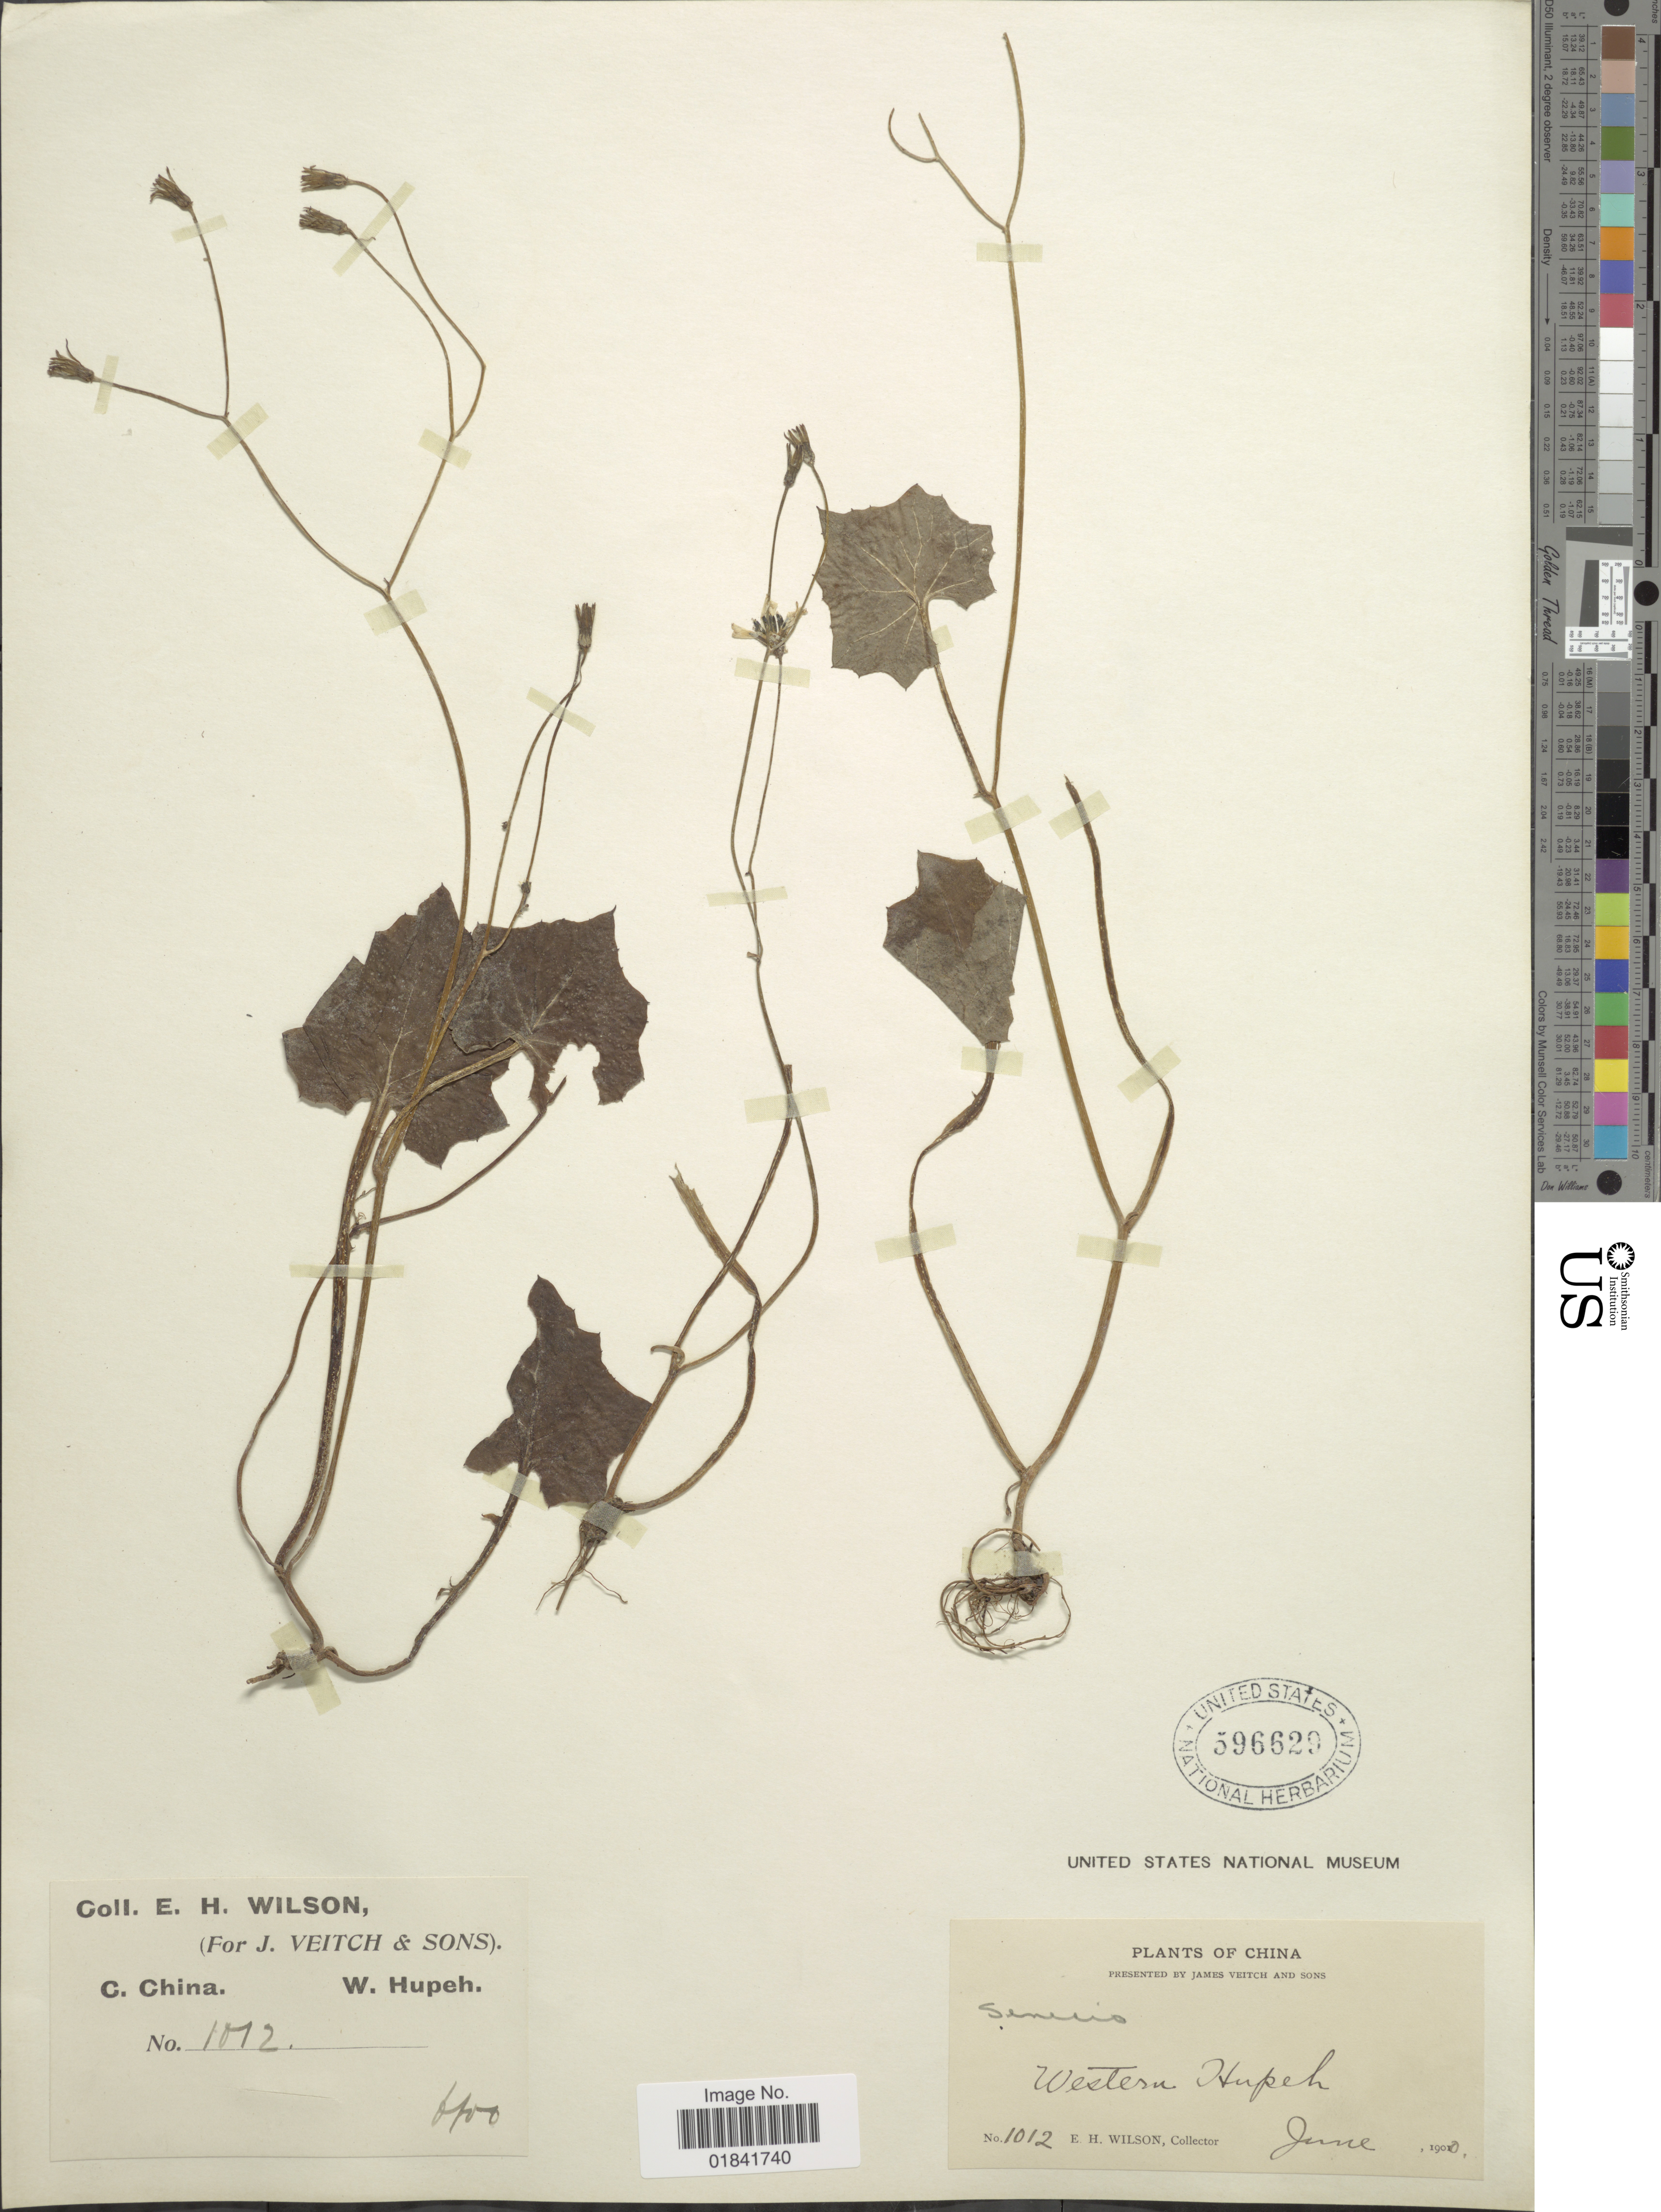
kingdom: Plantae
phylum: Tracheophyta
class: Magnoliopsida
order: Asterales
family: Asteraceae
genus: Senecio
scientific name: Senecio sp.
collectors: E. Wilson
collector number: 1012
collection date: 1900-06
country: China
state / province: Hubei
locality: Hupeh, Western Hupeh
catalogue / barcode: US 596629